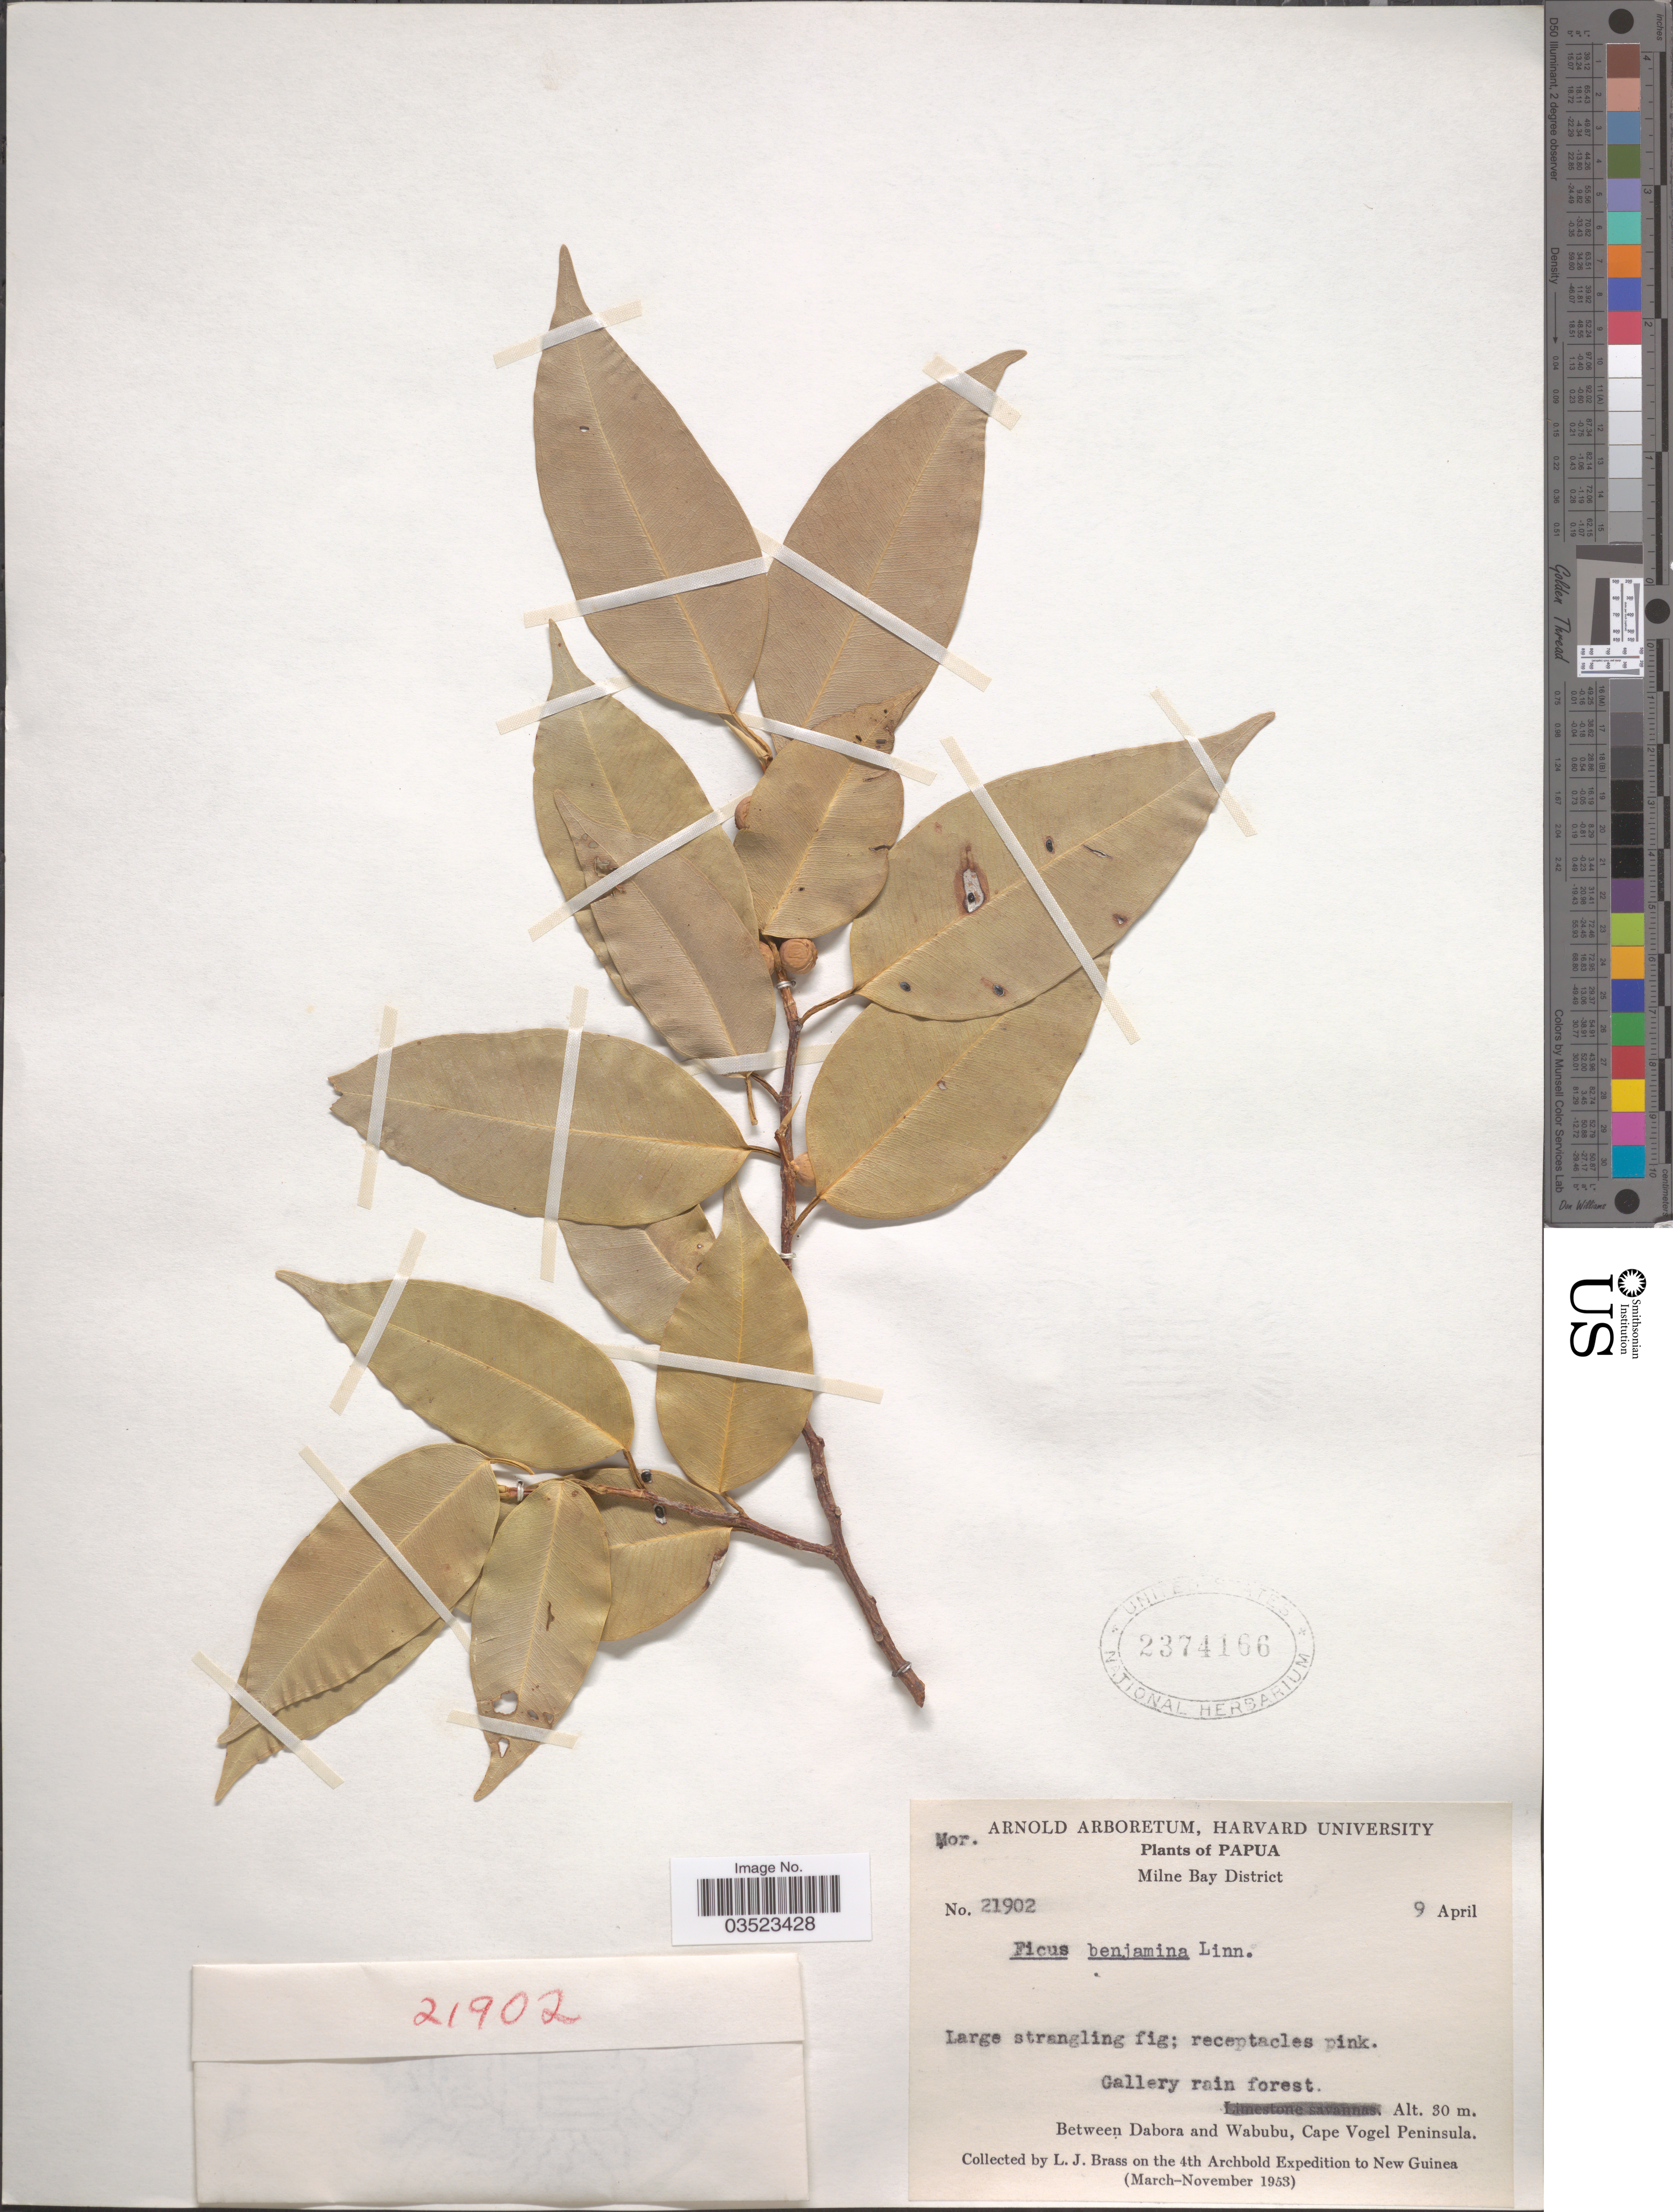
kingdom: Plantae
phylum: Tracheophyta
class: Magnoliopsida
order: Rosales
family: Moraceae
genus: Ficus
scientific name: Ficus benjamina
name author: L.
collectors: L. J. Brass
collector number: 21902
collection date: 1953-04-09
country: Papua New Guinea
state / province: Milne Bay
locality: Papua. Milne Bay District. Between Dabora and Wabubu, Cape Vogel Peninsula. New Guinea.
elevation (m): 30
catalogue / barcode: US 2374166